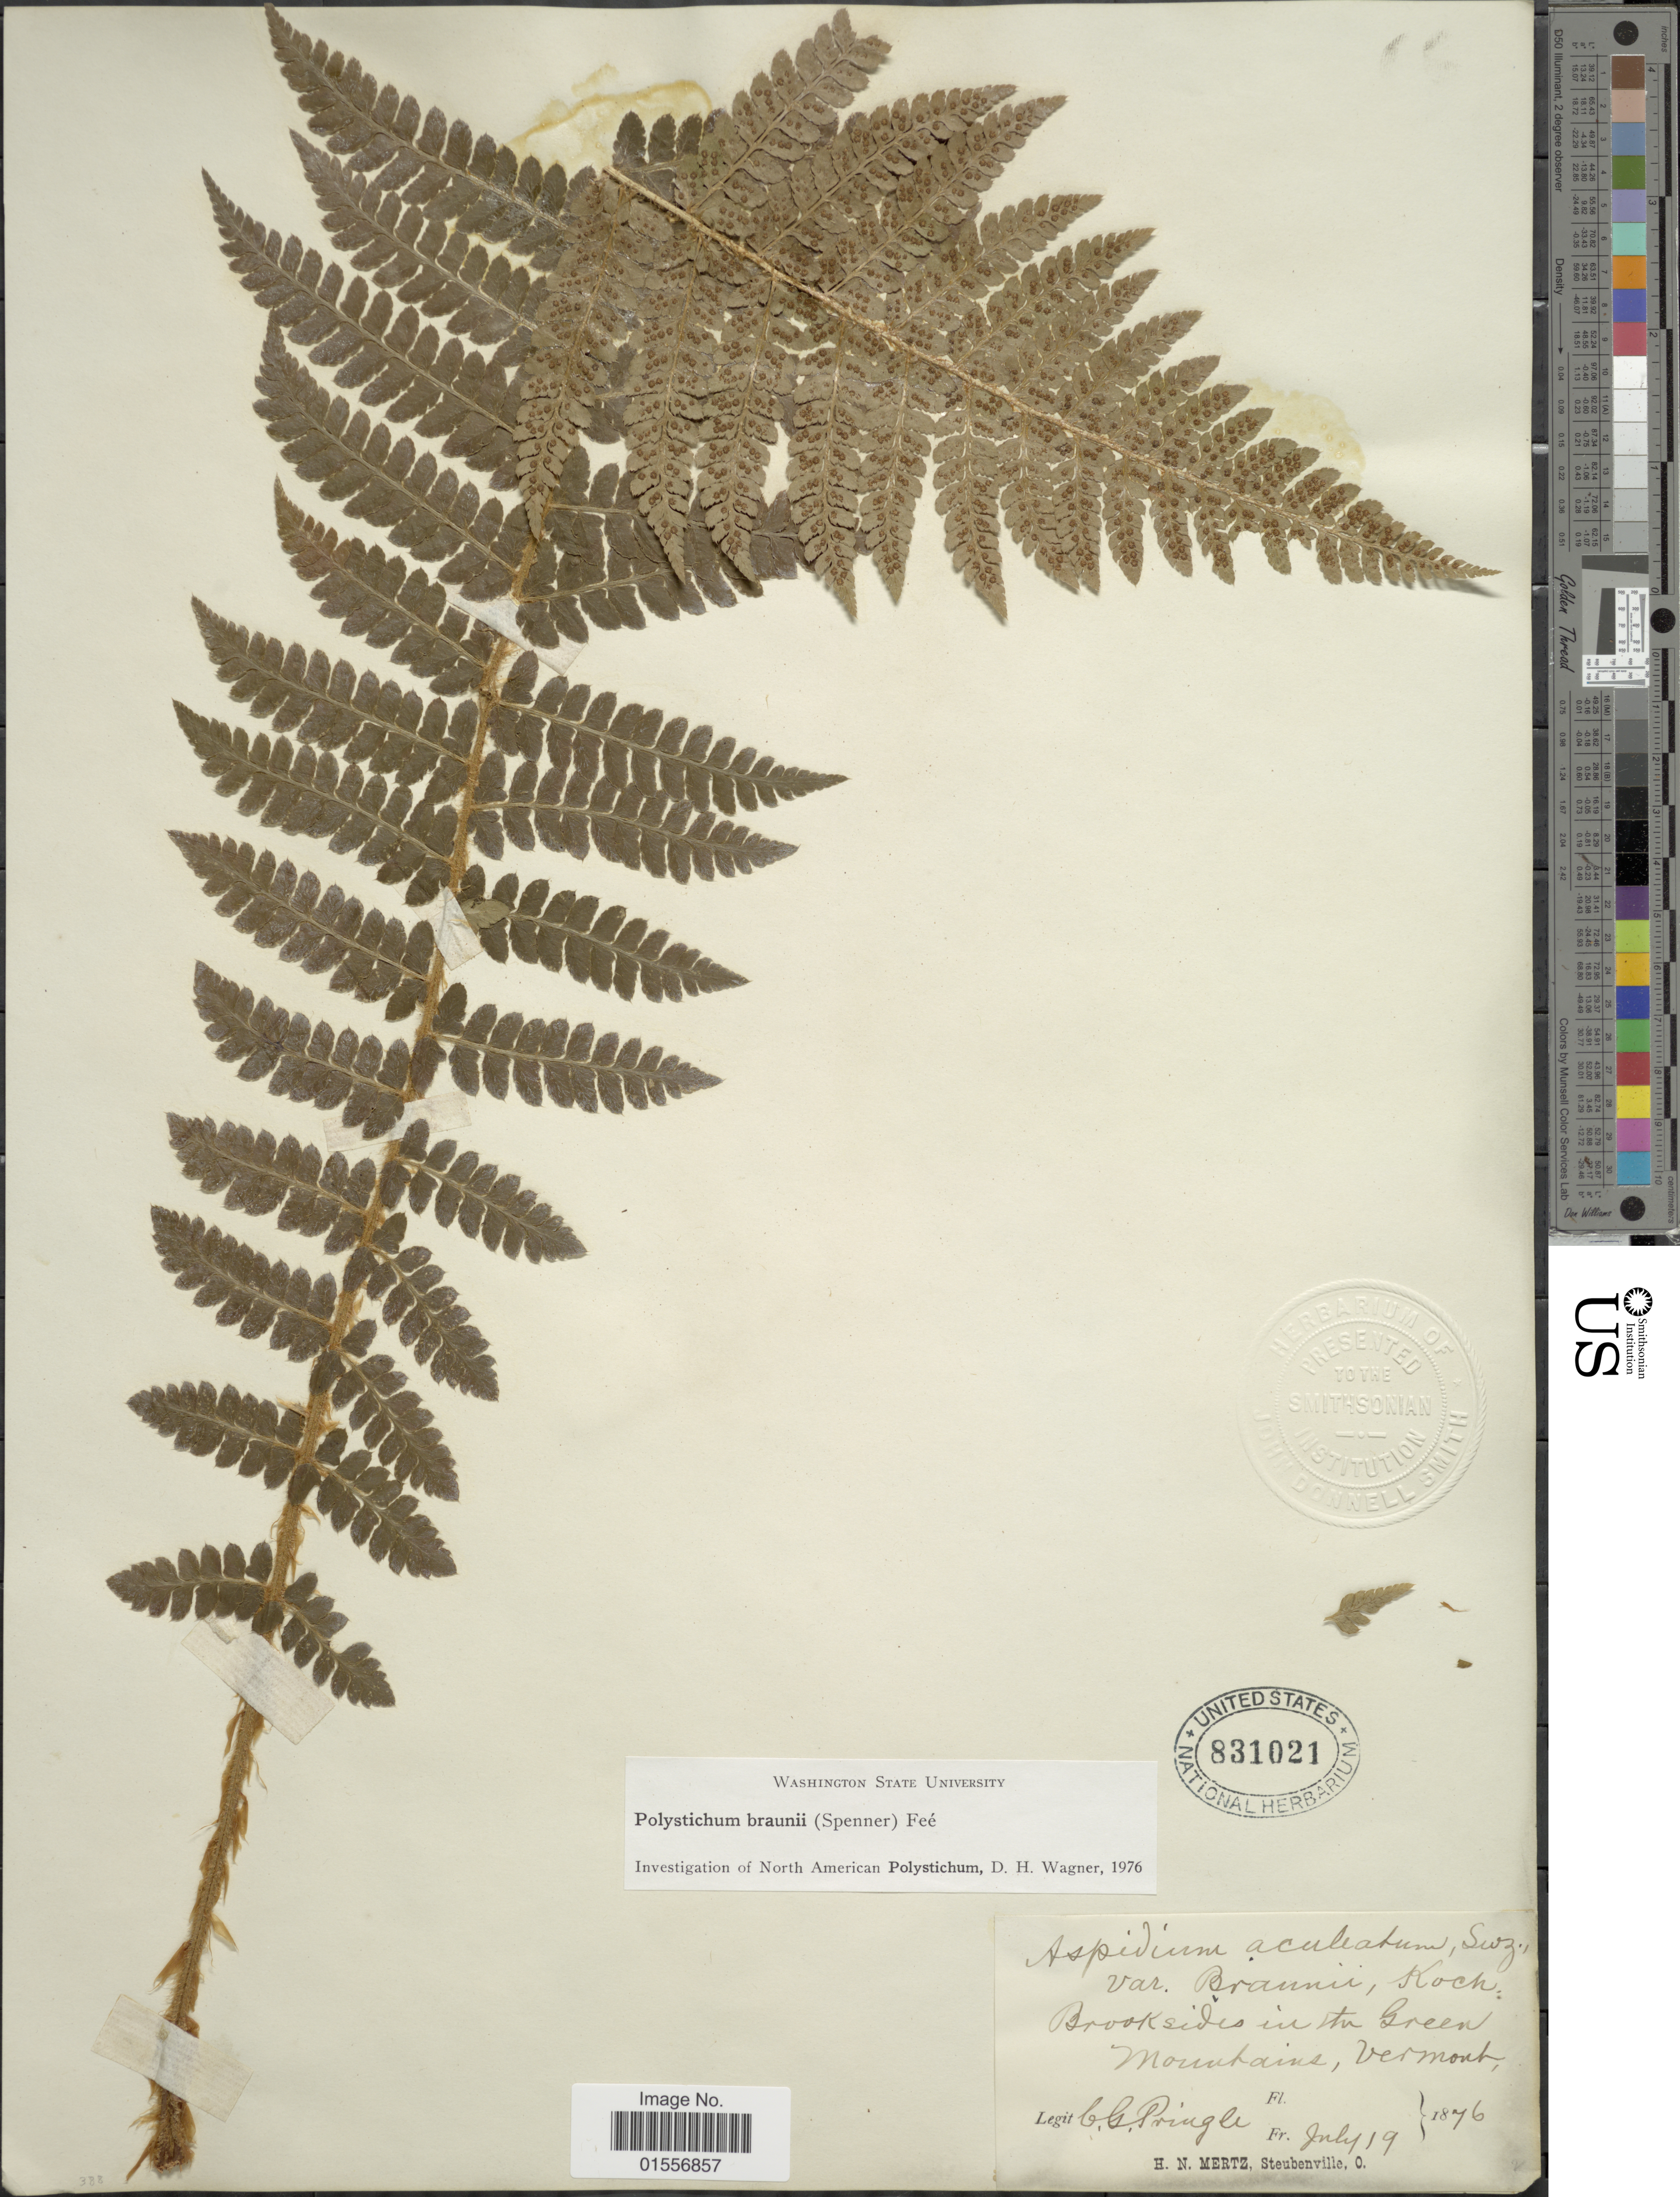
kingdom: Plantae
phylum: Tracheophyta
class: Polypodiopsida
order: Polypodiales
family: Dryopteridaceae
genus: Polystichum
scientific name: Polystichum braunii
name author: (Spenn.) Fée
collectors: C. G. Pringle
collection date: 1876-07-19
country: United States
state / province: Vermont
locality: Brooksides in the Green Mountains.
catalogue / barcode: US 831021